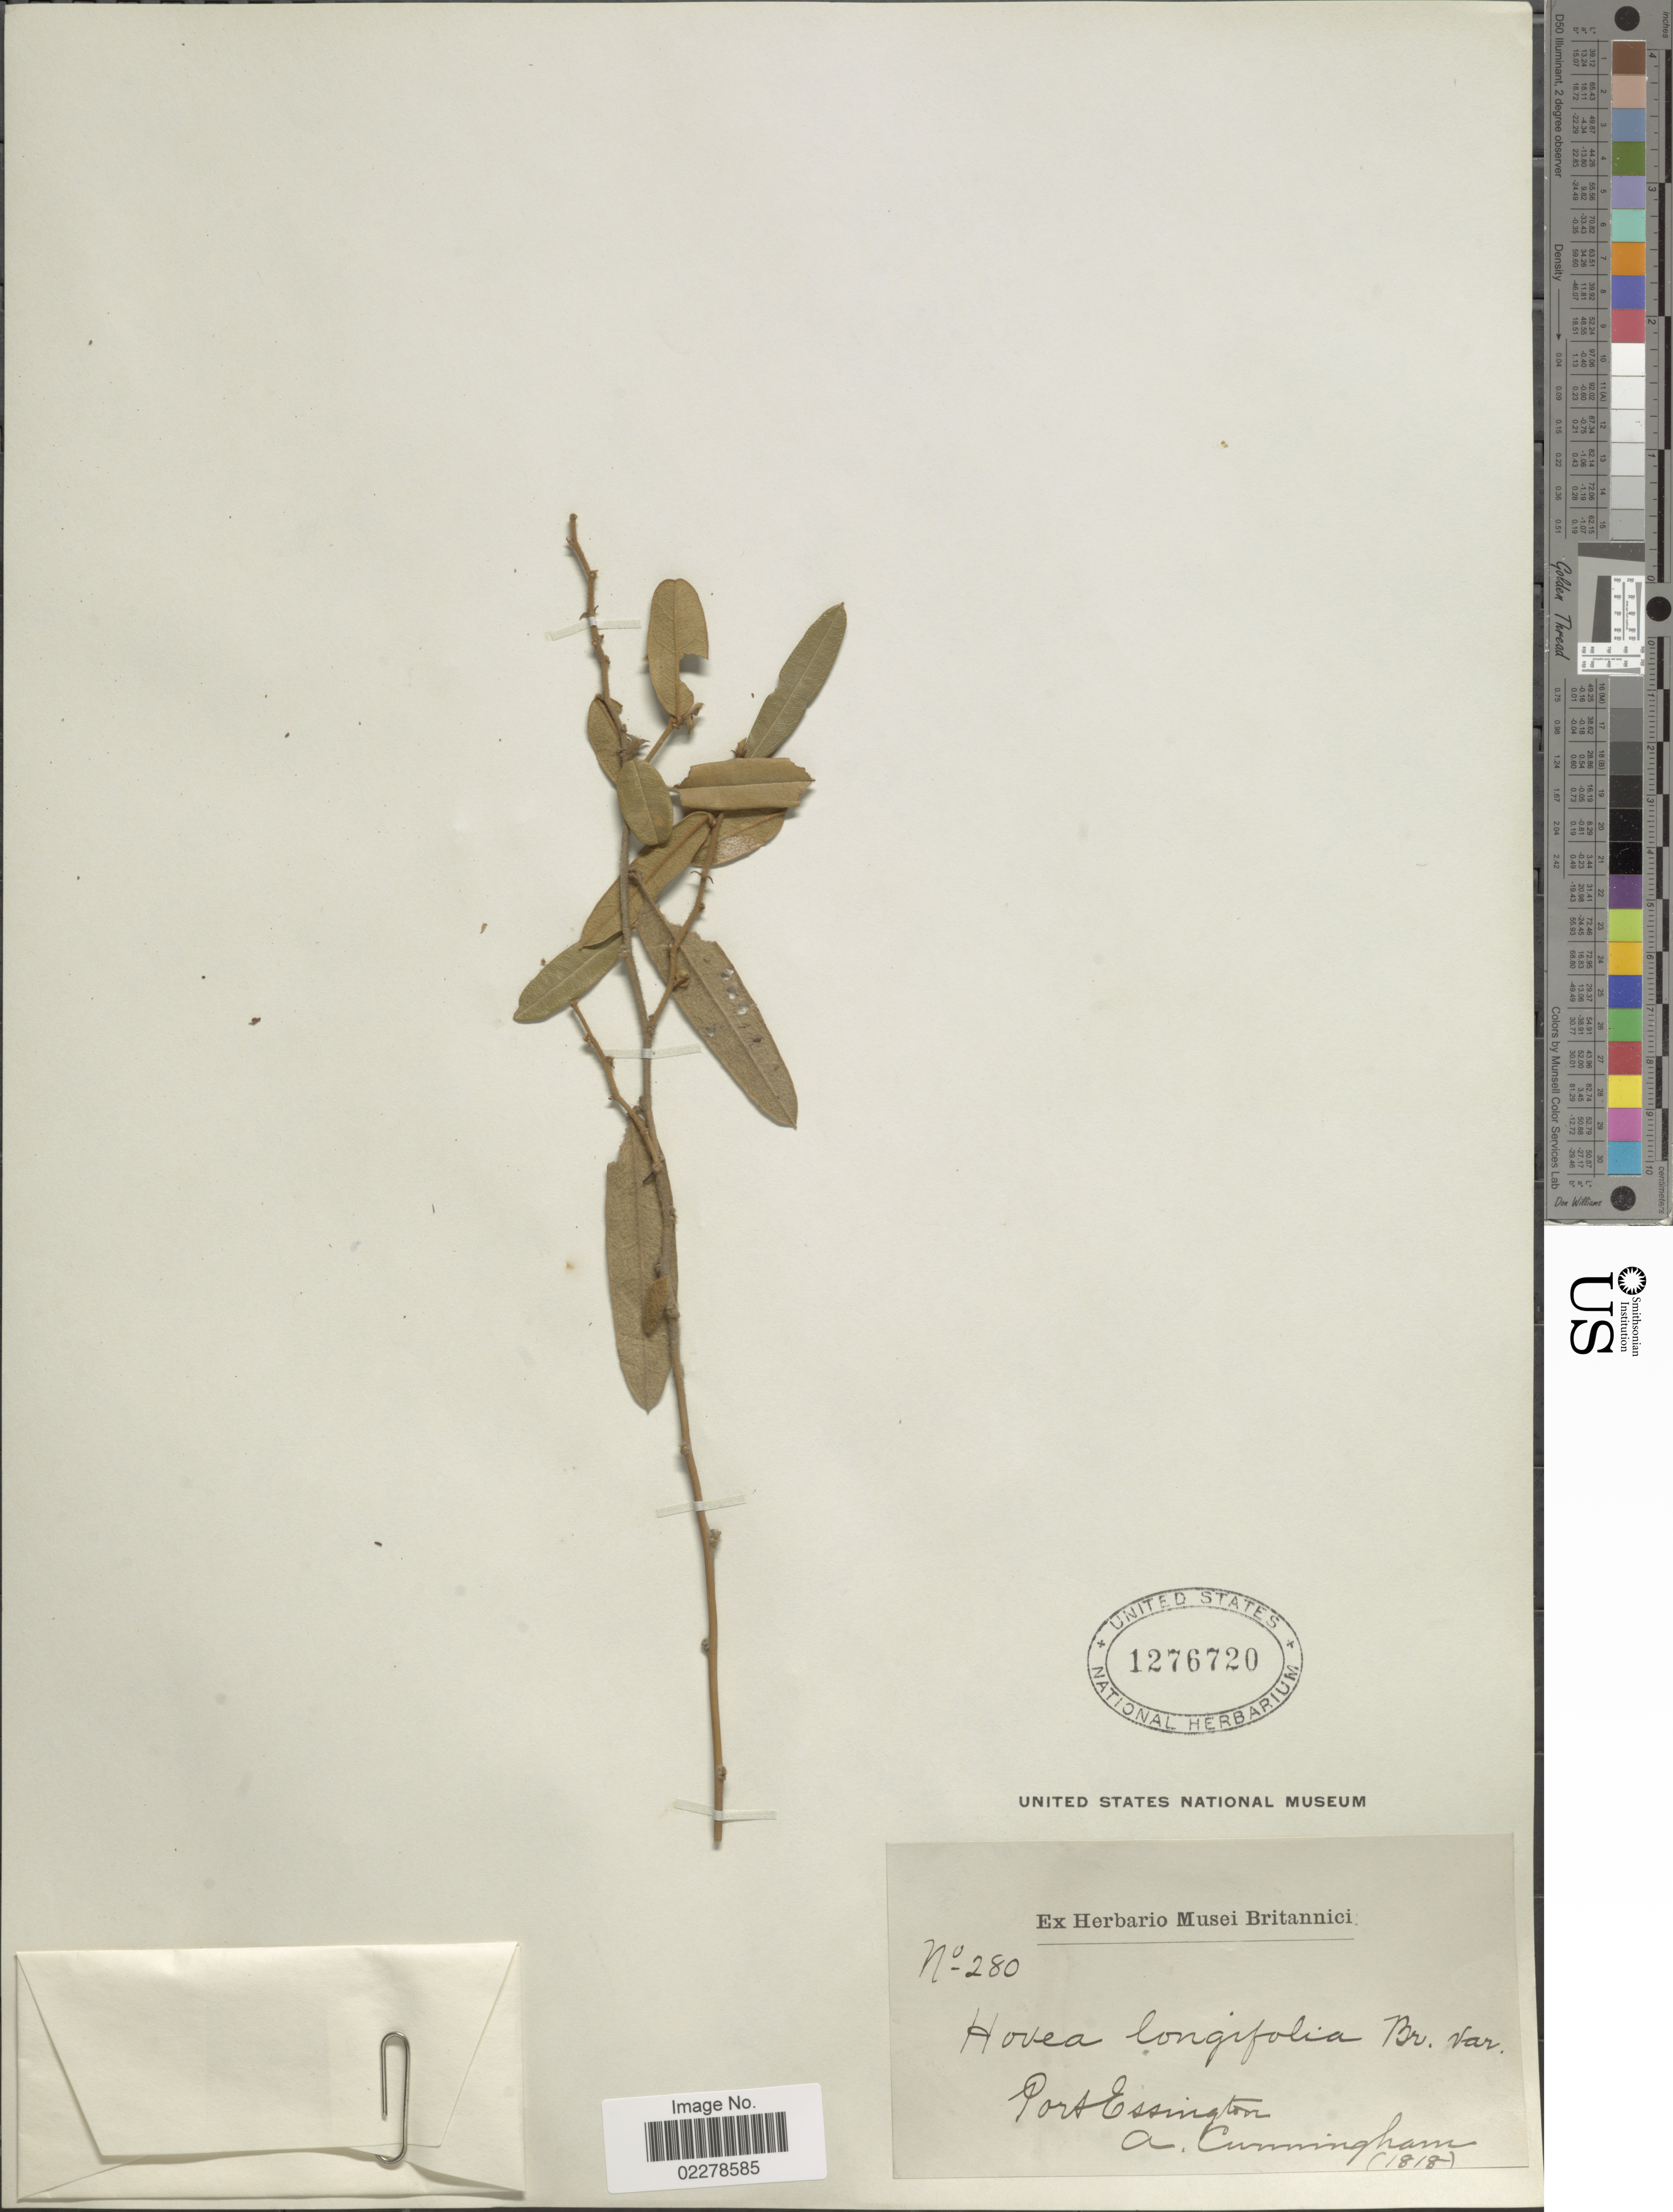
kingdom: Plantae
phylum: Tracheophyta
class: Magnoliopsida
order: Fabales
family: Fabaceae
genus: Hovea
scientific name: Hovea longifolia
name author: R. Br.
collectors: A. Cunningham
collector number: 280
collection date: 1818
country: Australia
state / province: Northern Territory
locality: Port Essington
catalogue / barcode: US 1276720